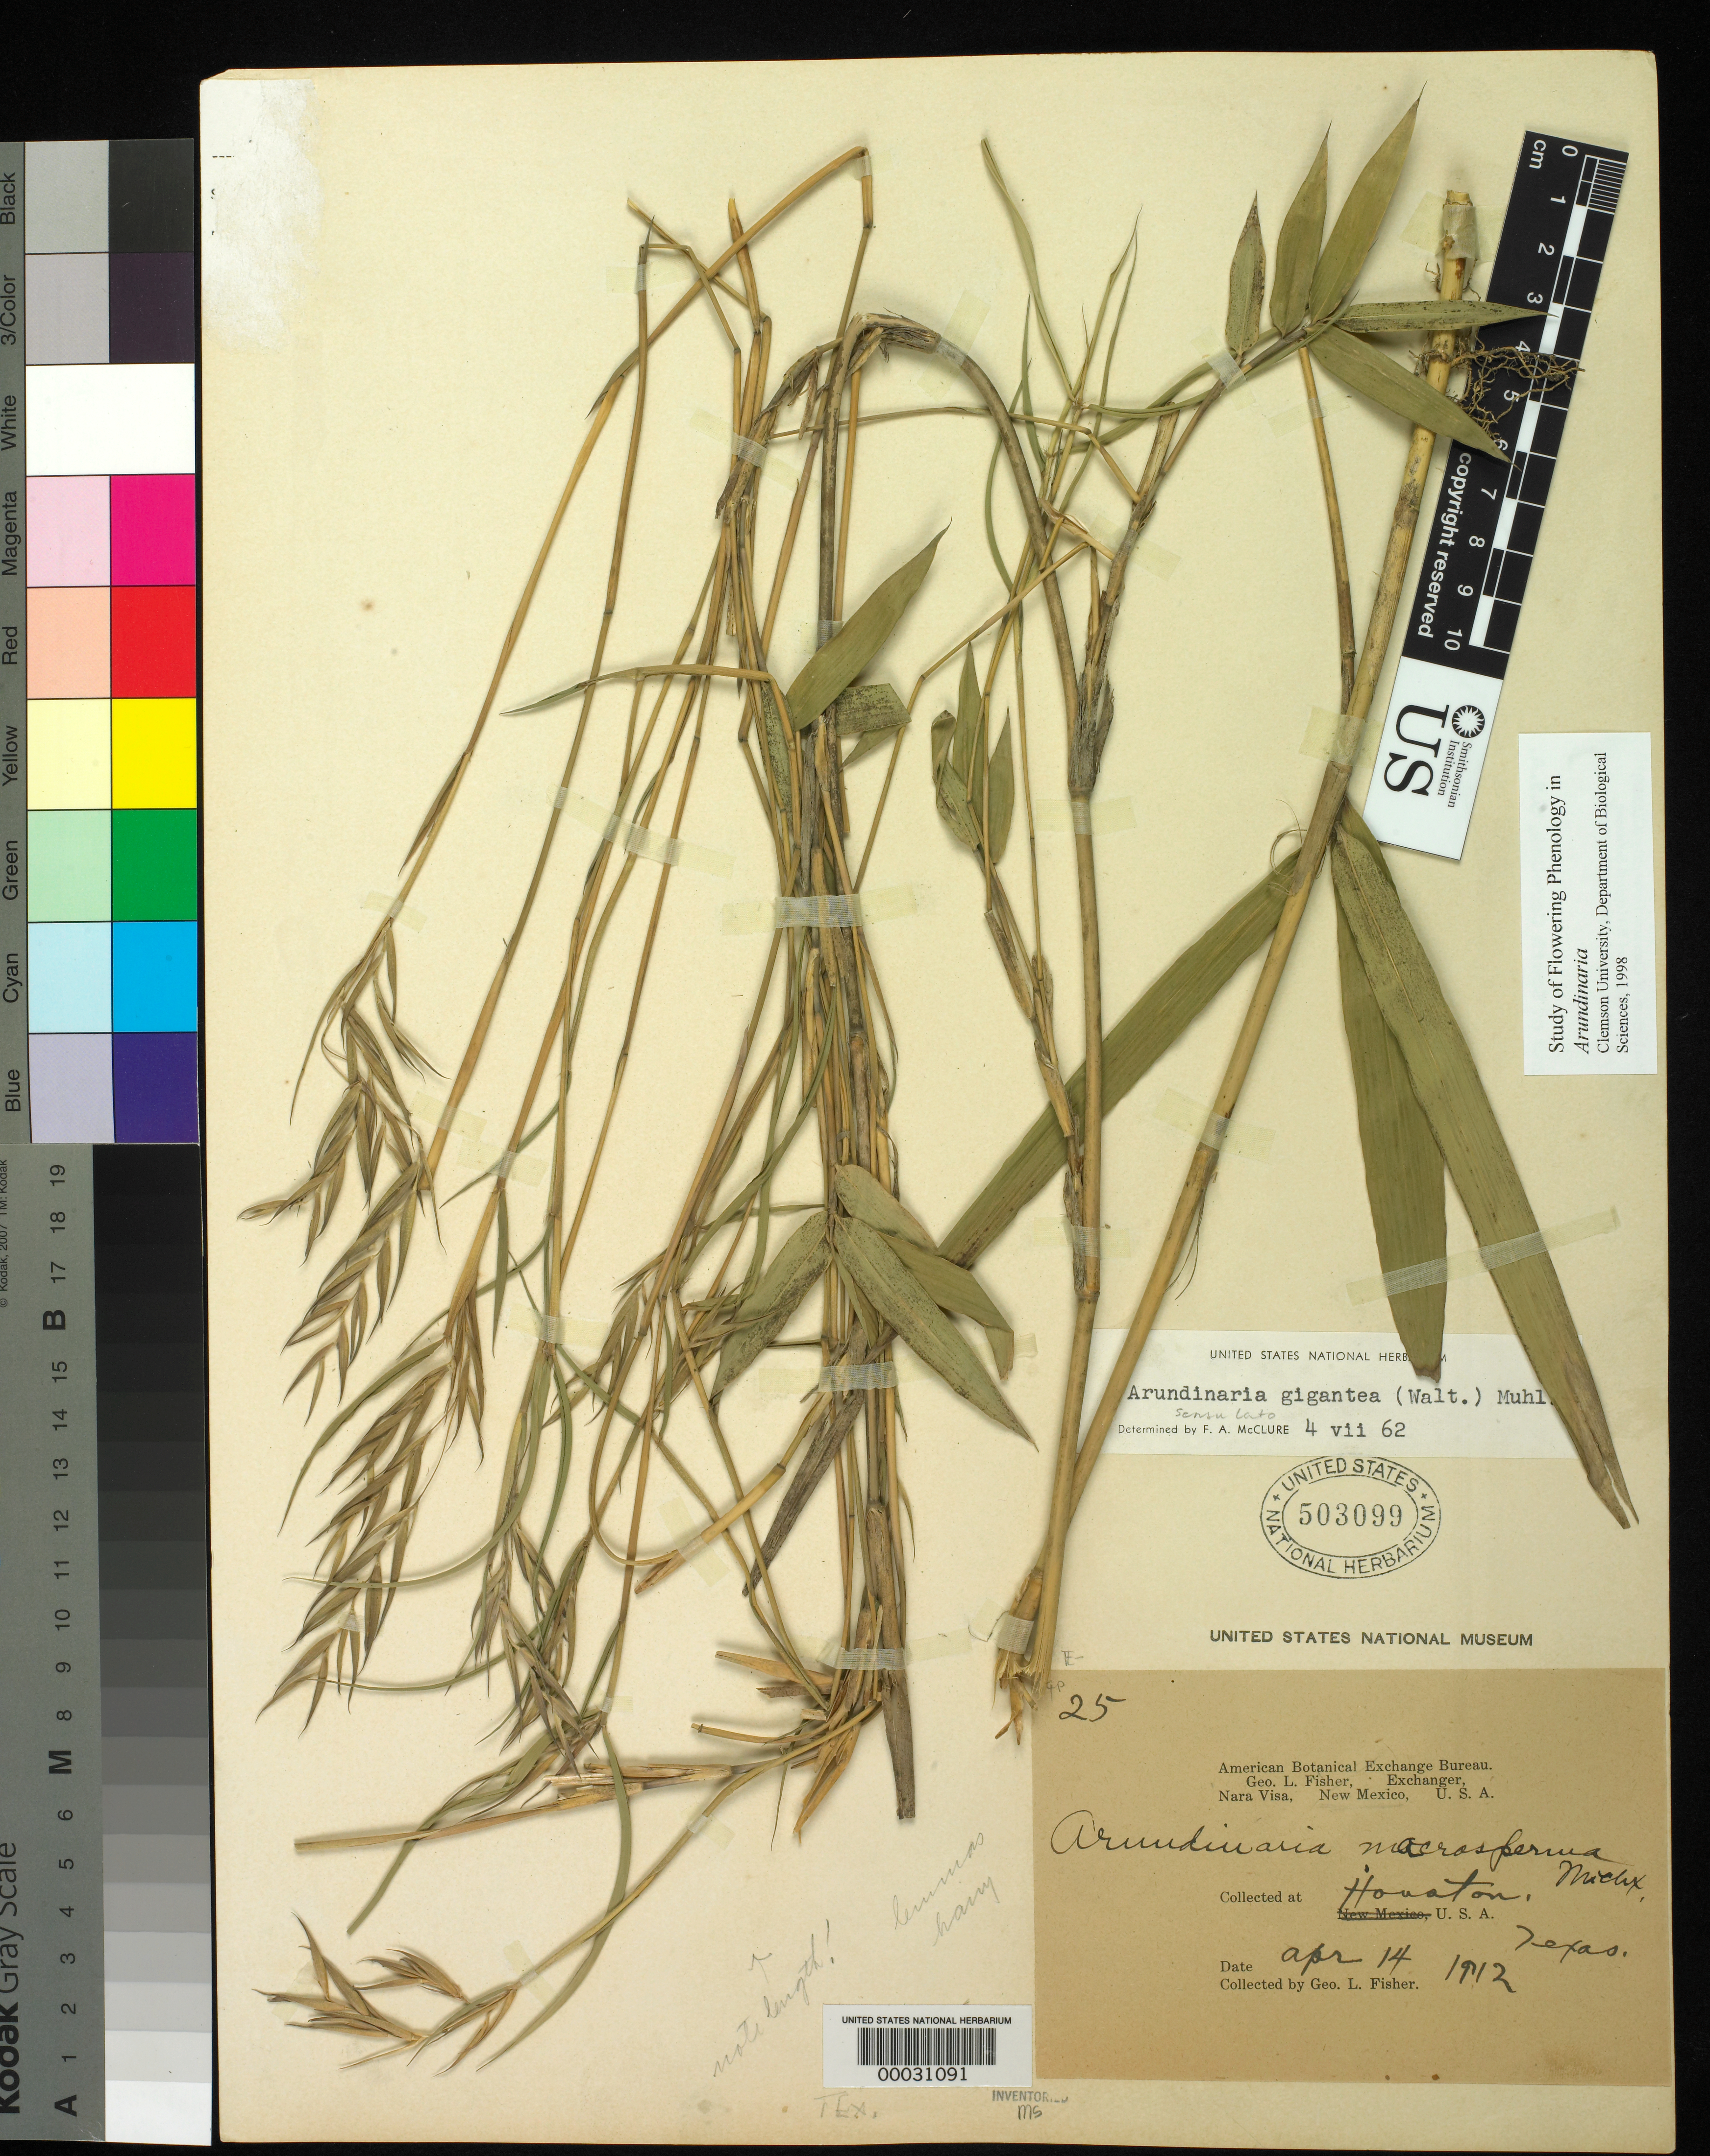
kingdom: Plantae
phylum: Tracheophyta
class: Liliopsida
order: Poales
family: Poaceae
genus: Arundinaria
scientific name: Arundinaria gigantea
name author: (Walter) Muhl.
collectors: G. L. Fisher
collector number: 25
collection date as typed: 14 Apr 1912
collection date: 1912-04-14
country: United States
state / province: Texas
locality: Houston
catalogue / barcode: US 503099